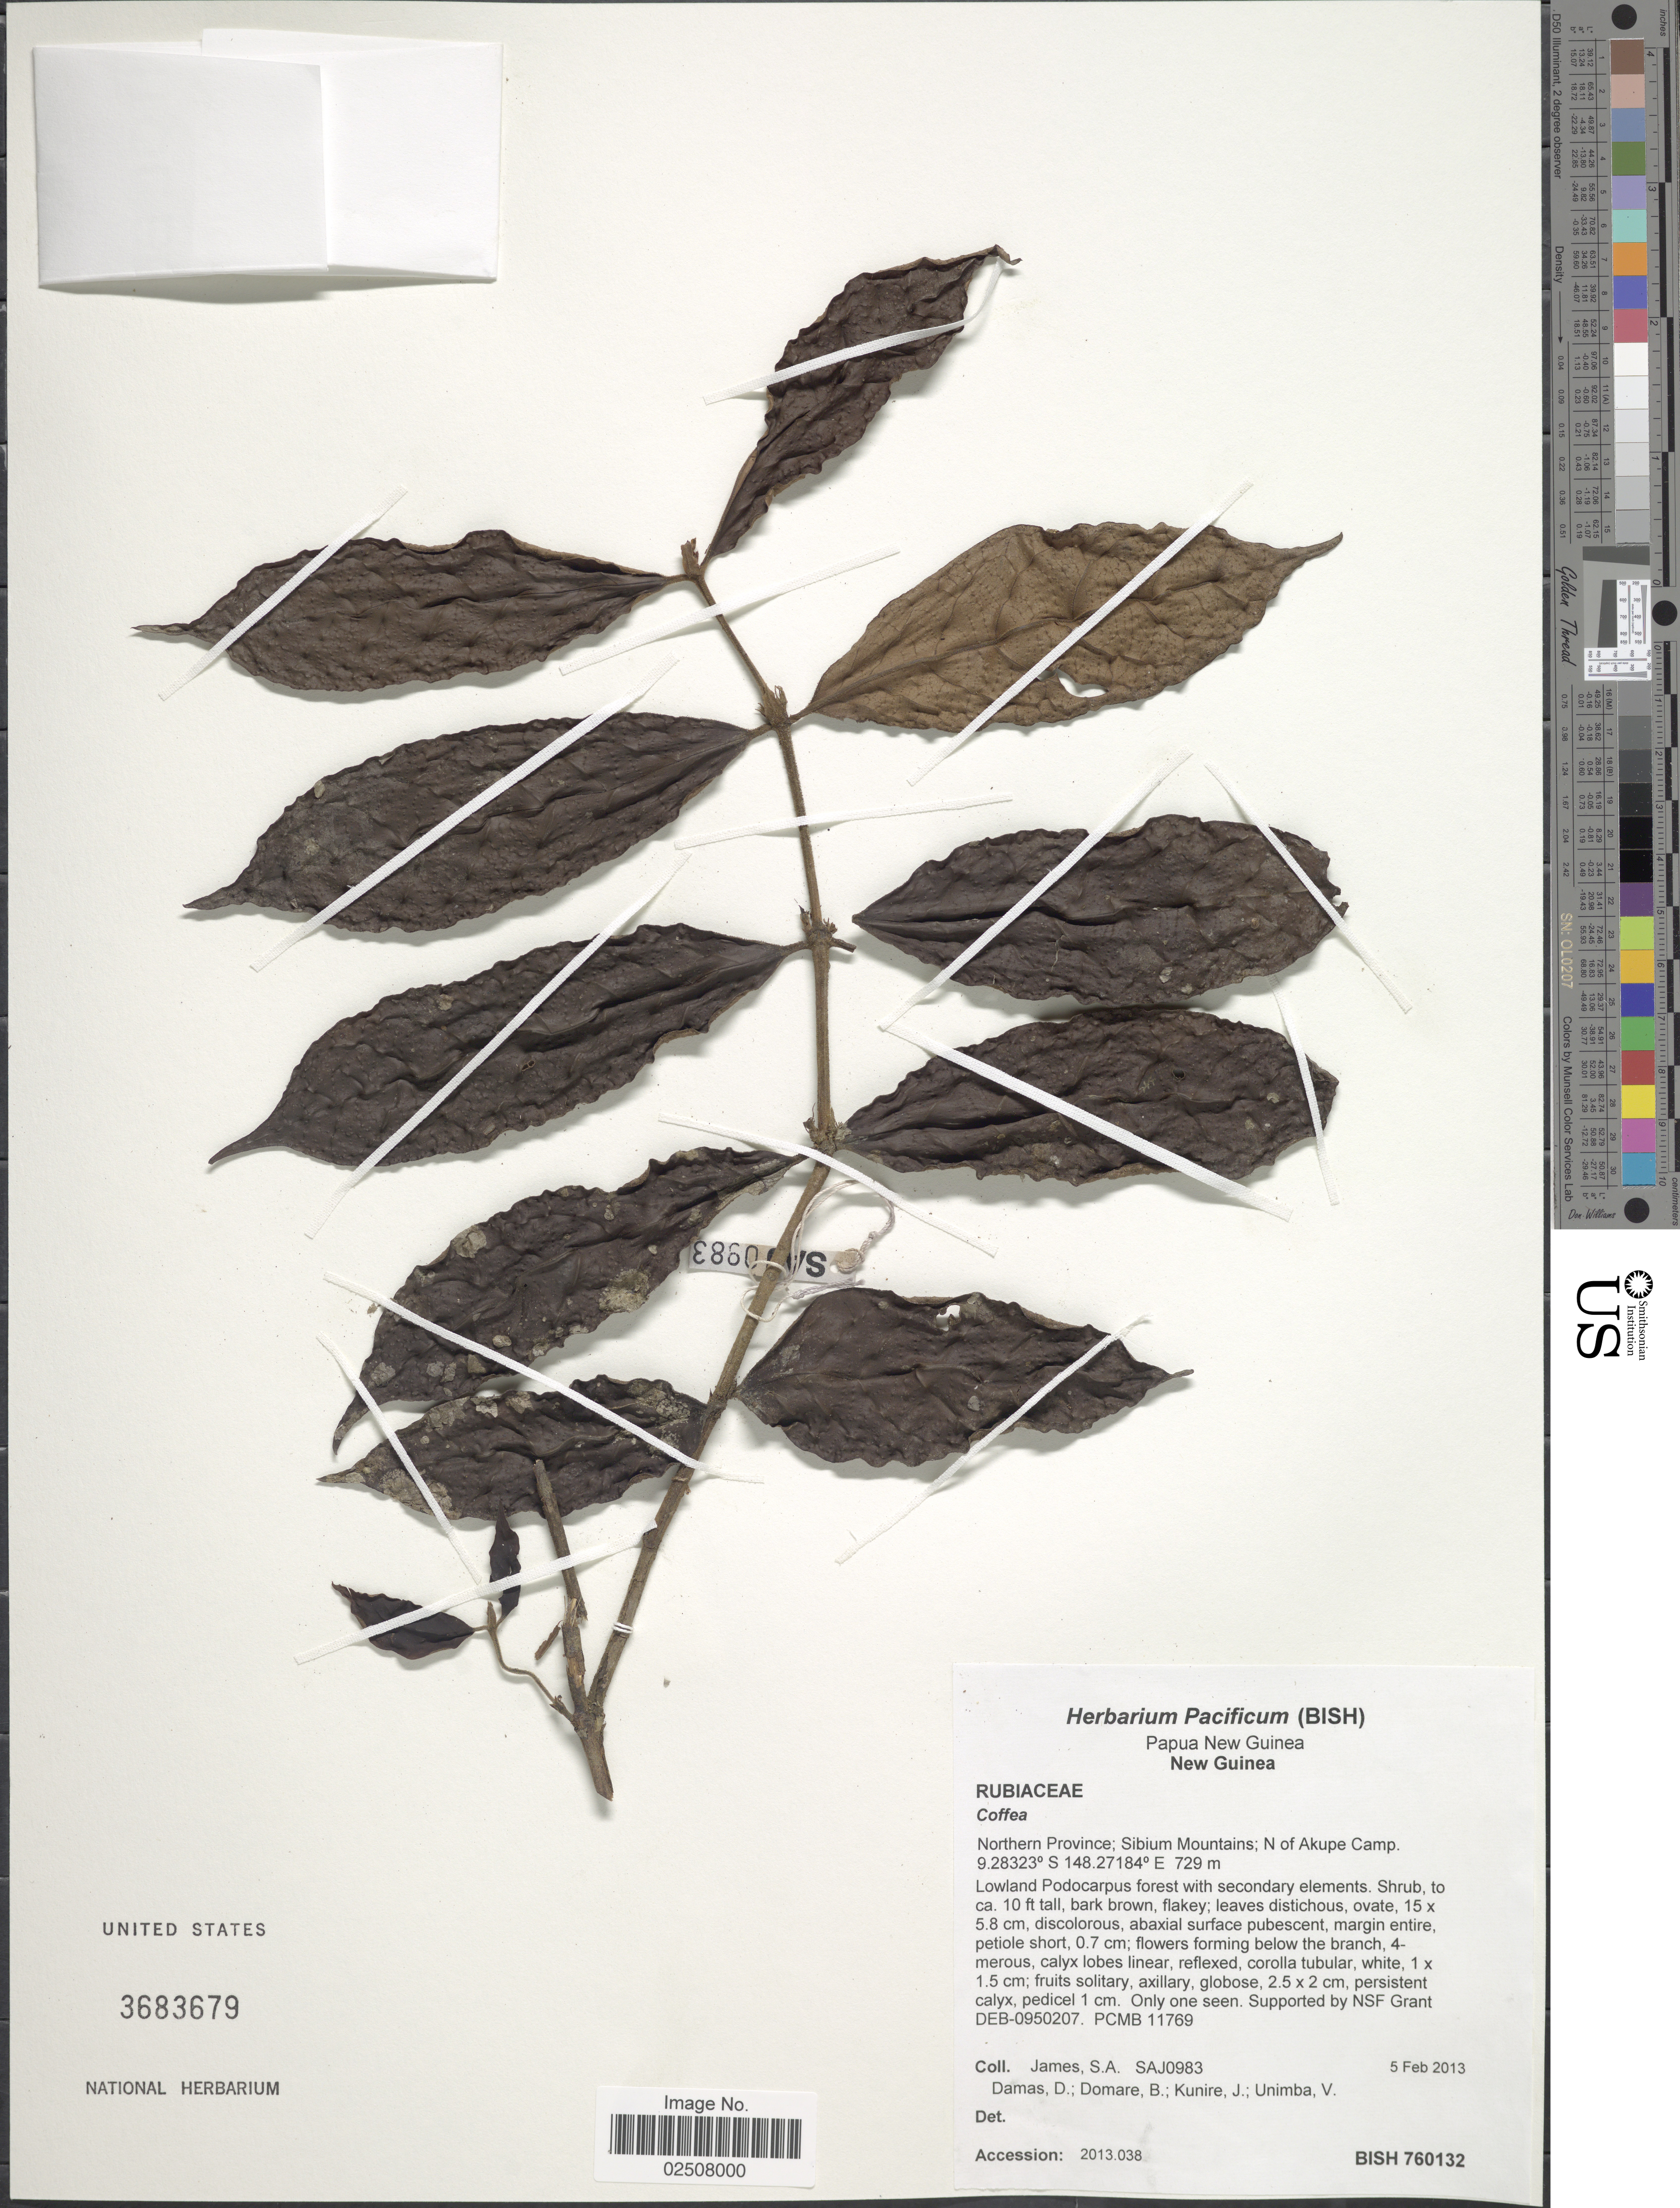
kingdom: Plantae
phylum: Tracheophyta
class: Magnoliopsida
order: Gentianales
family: Rubiaceae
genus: Coffea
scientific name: Coffea sp.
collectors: S. James, D. Damas, B. Domare, J. Kunire & V. Unimba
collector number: SAJ0983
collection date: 2013-02-05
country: Papua New Guinea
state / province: Northern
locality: New Guinea, Sibium Mountains; N of Akupe Camp, Lowland Podocarpus forest with secondary elements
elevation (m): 729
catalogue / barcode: US 3683679